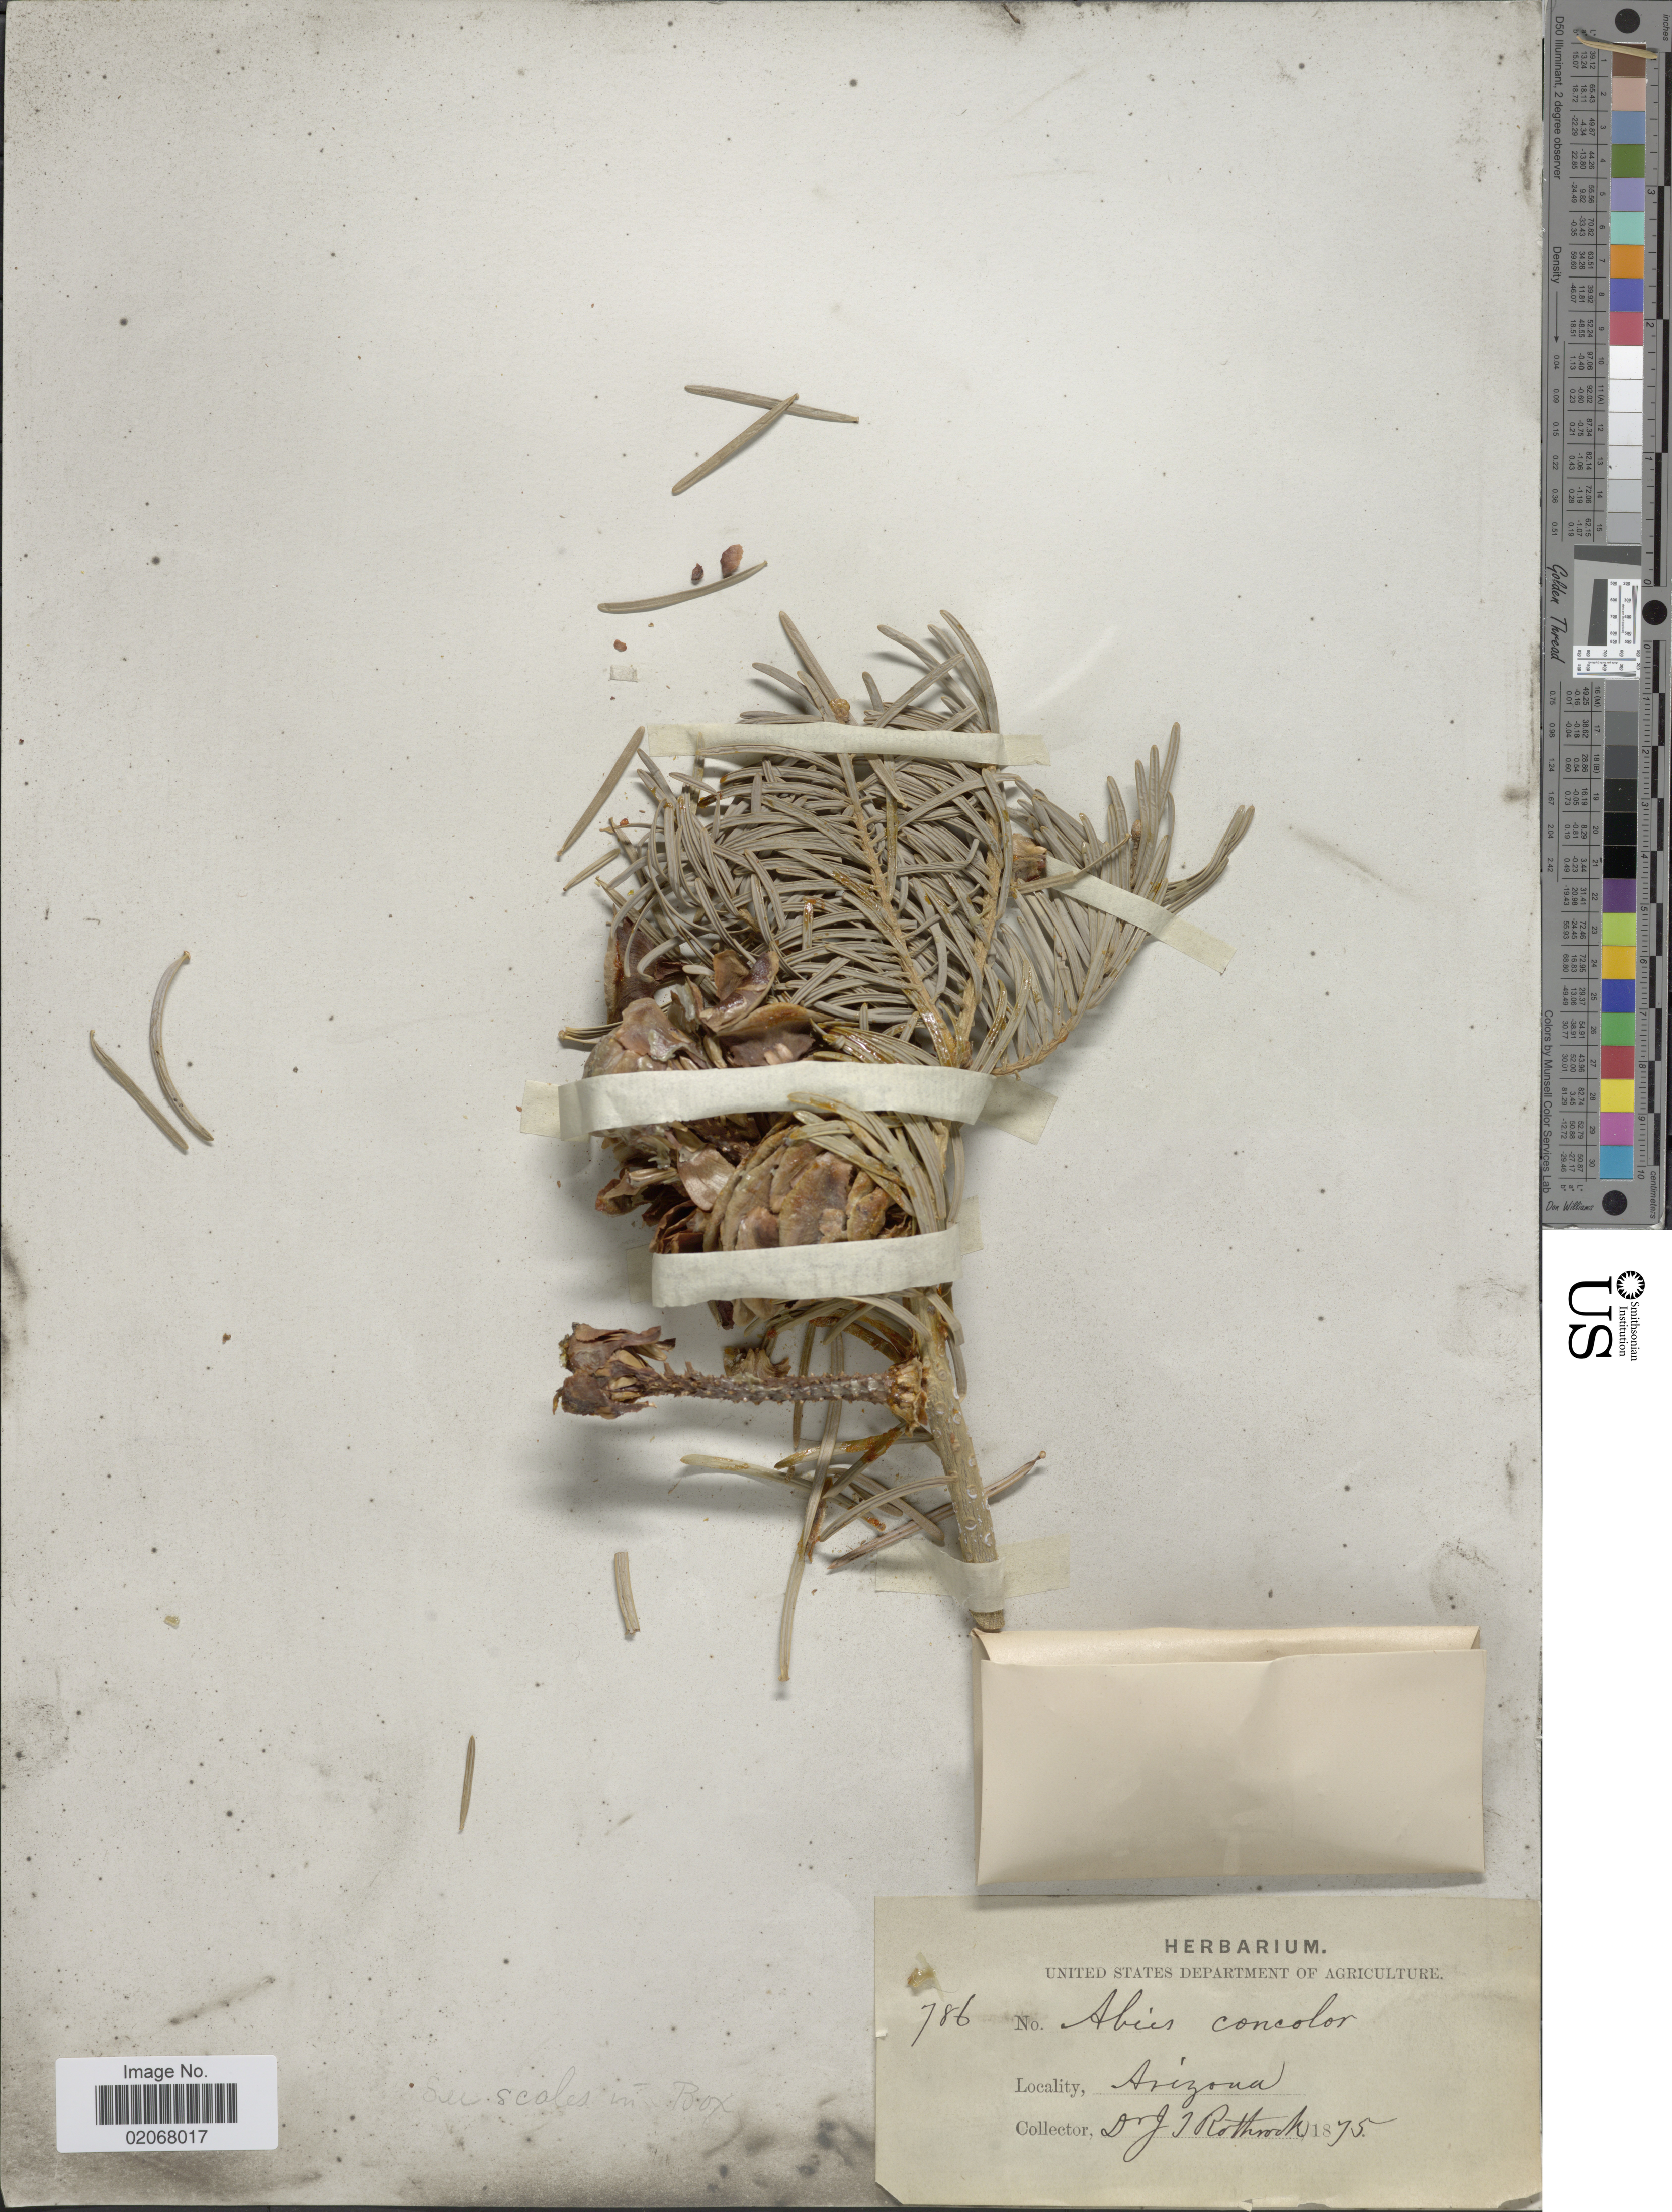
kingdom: Plantae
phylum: Tracheophyta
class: Pinopsida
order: Pinales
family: Pinaceae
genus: Abies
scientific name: Abies concolor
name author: (Gordon & Glend.) Lindl. ex Hildebr.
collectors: J. T. Rothrock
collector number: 786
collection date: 1875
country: United States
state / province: Arizona